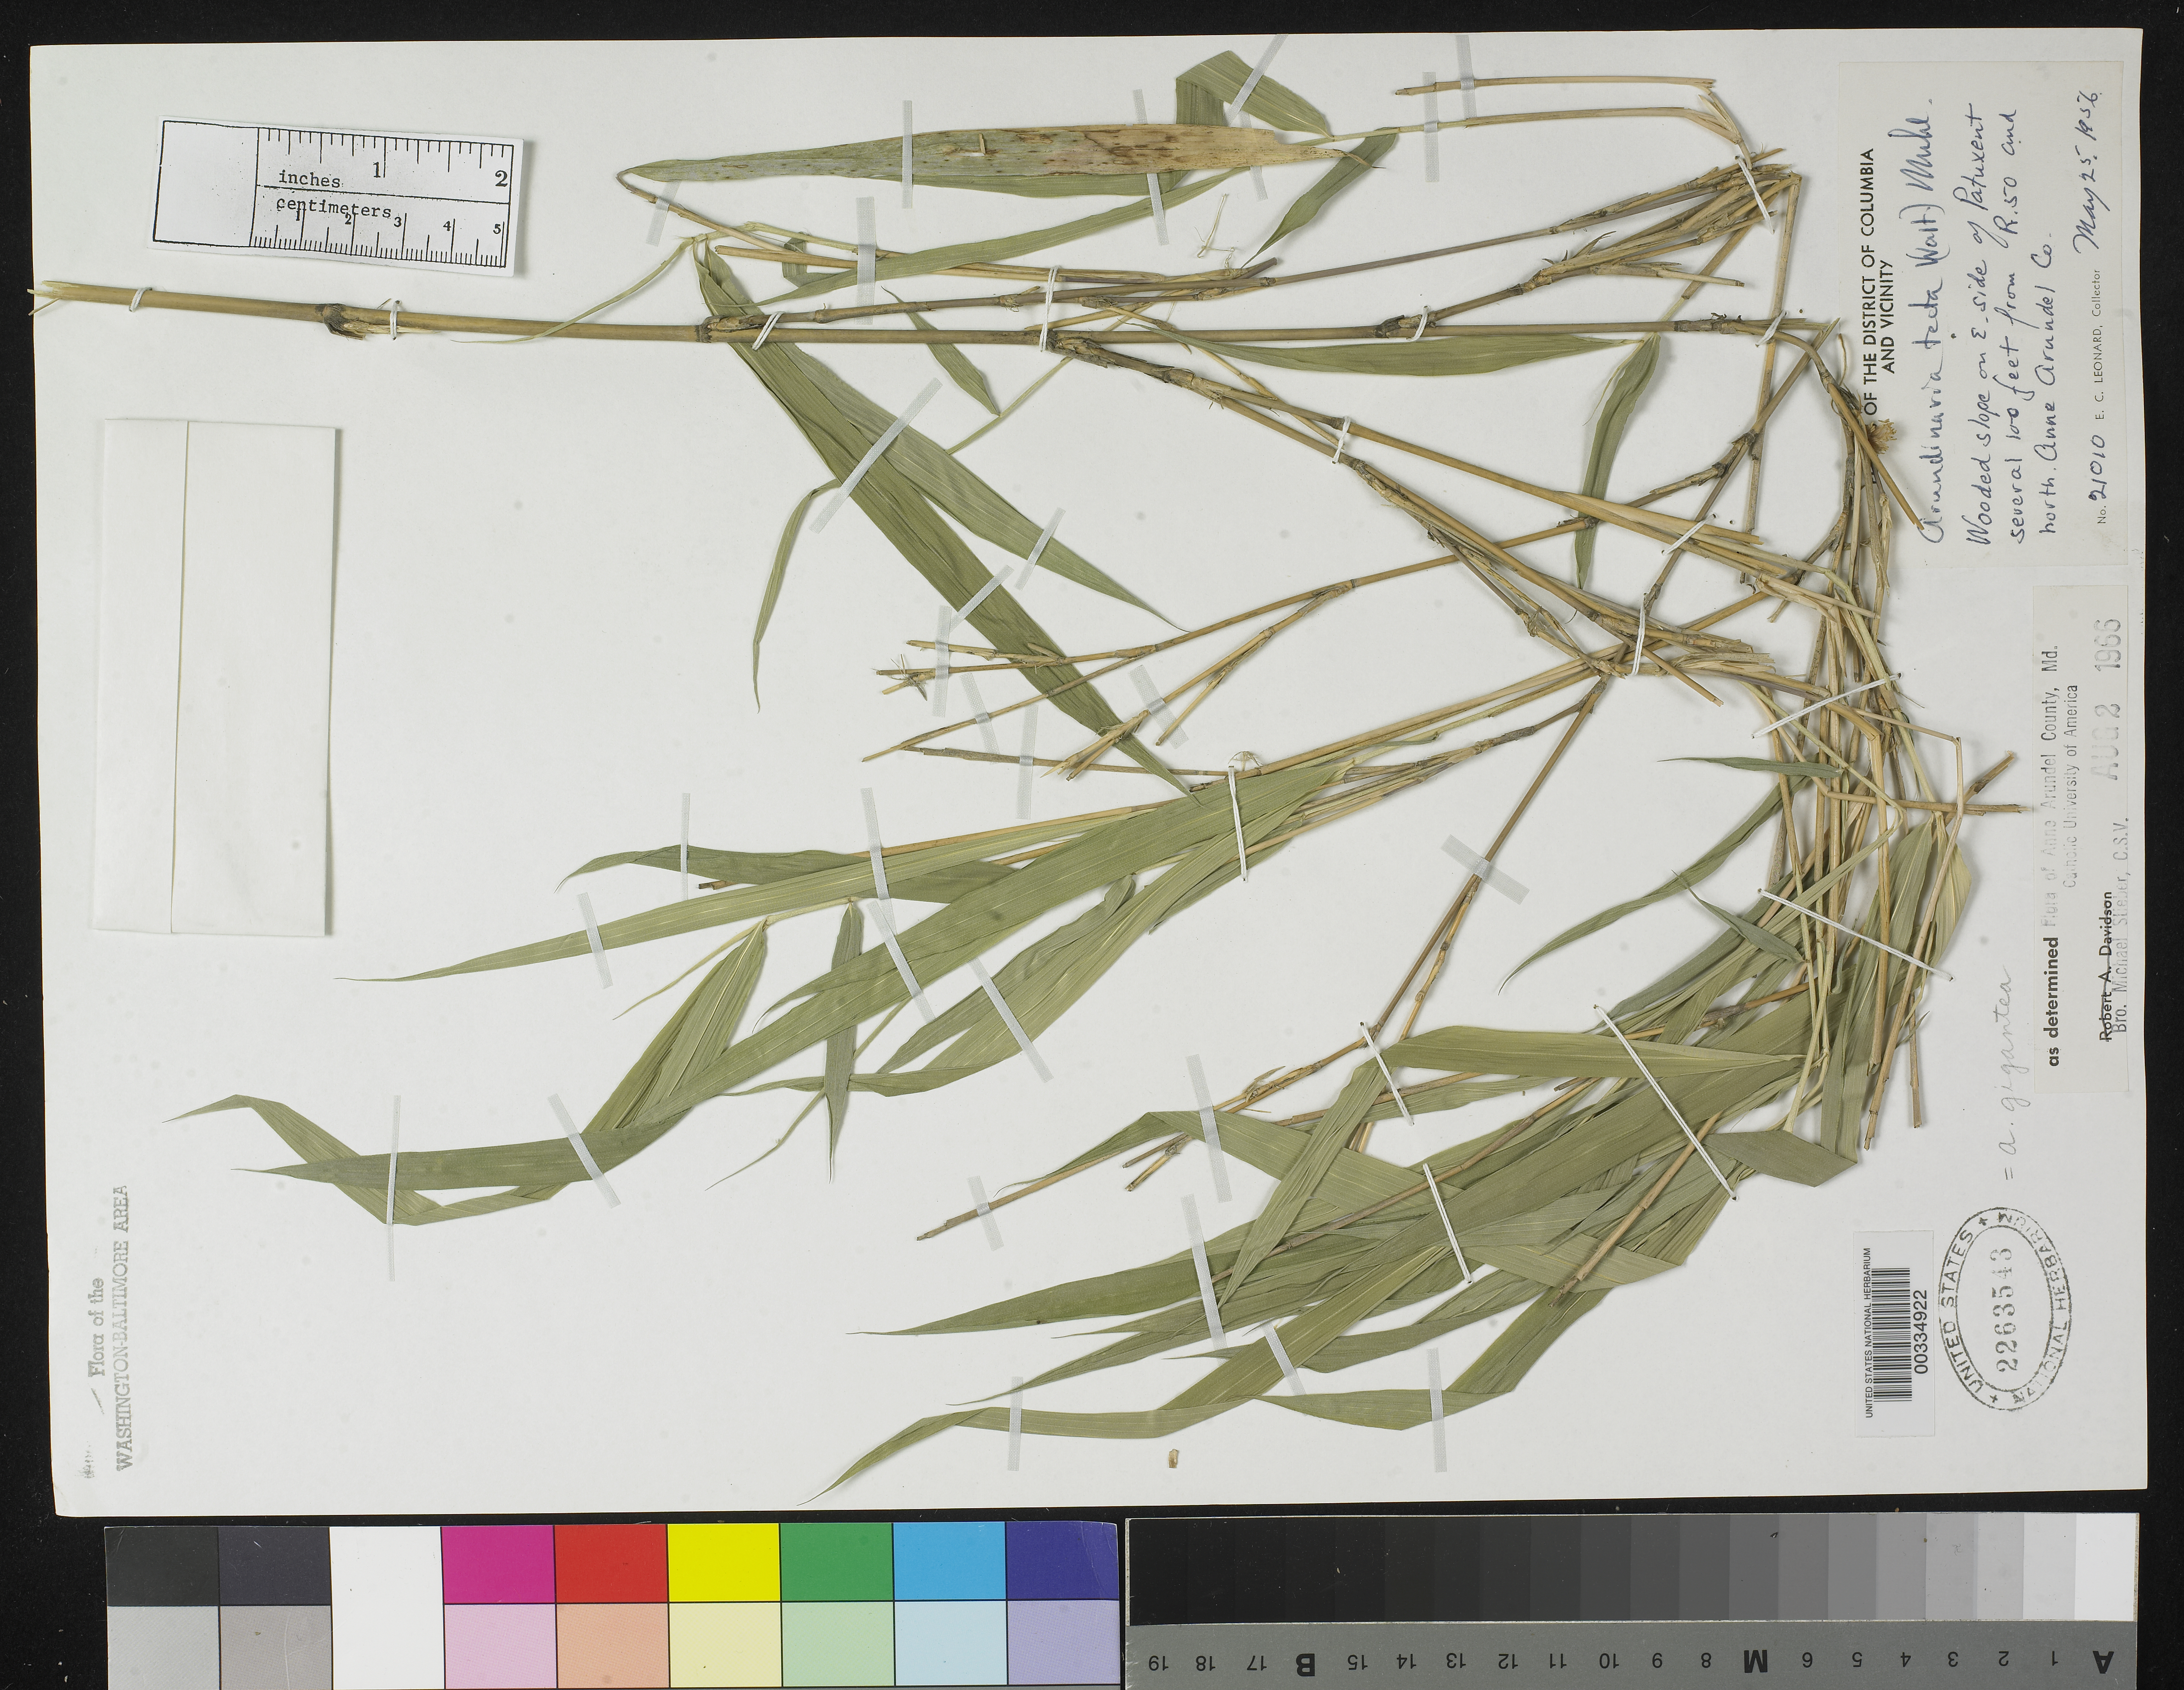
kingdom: Plantae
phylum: Tracheophyta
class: Liliopsida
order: Poales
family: Poaceae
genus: Arundinaria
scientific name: Arundinaria tecta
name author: (Walter) Muhl.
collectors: E. C. Leonard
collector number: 21010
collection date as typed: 25 May 1956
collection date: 1956-05-25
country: United States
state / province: Maryland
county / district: Anne Arundel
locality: Patuxent River near Route 50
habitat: Wooded slope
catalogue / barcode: US 2263543